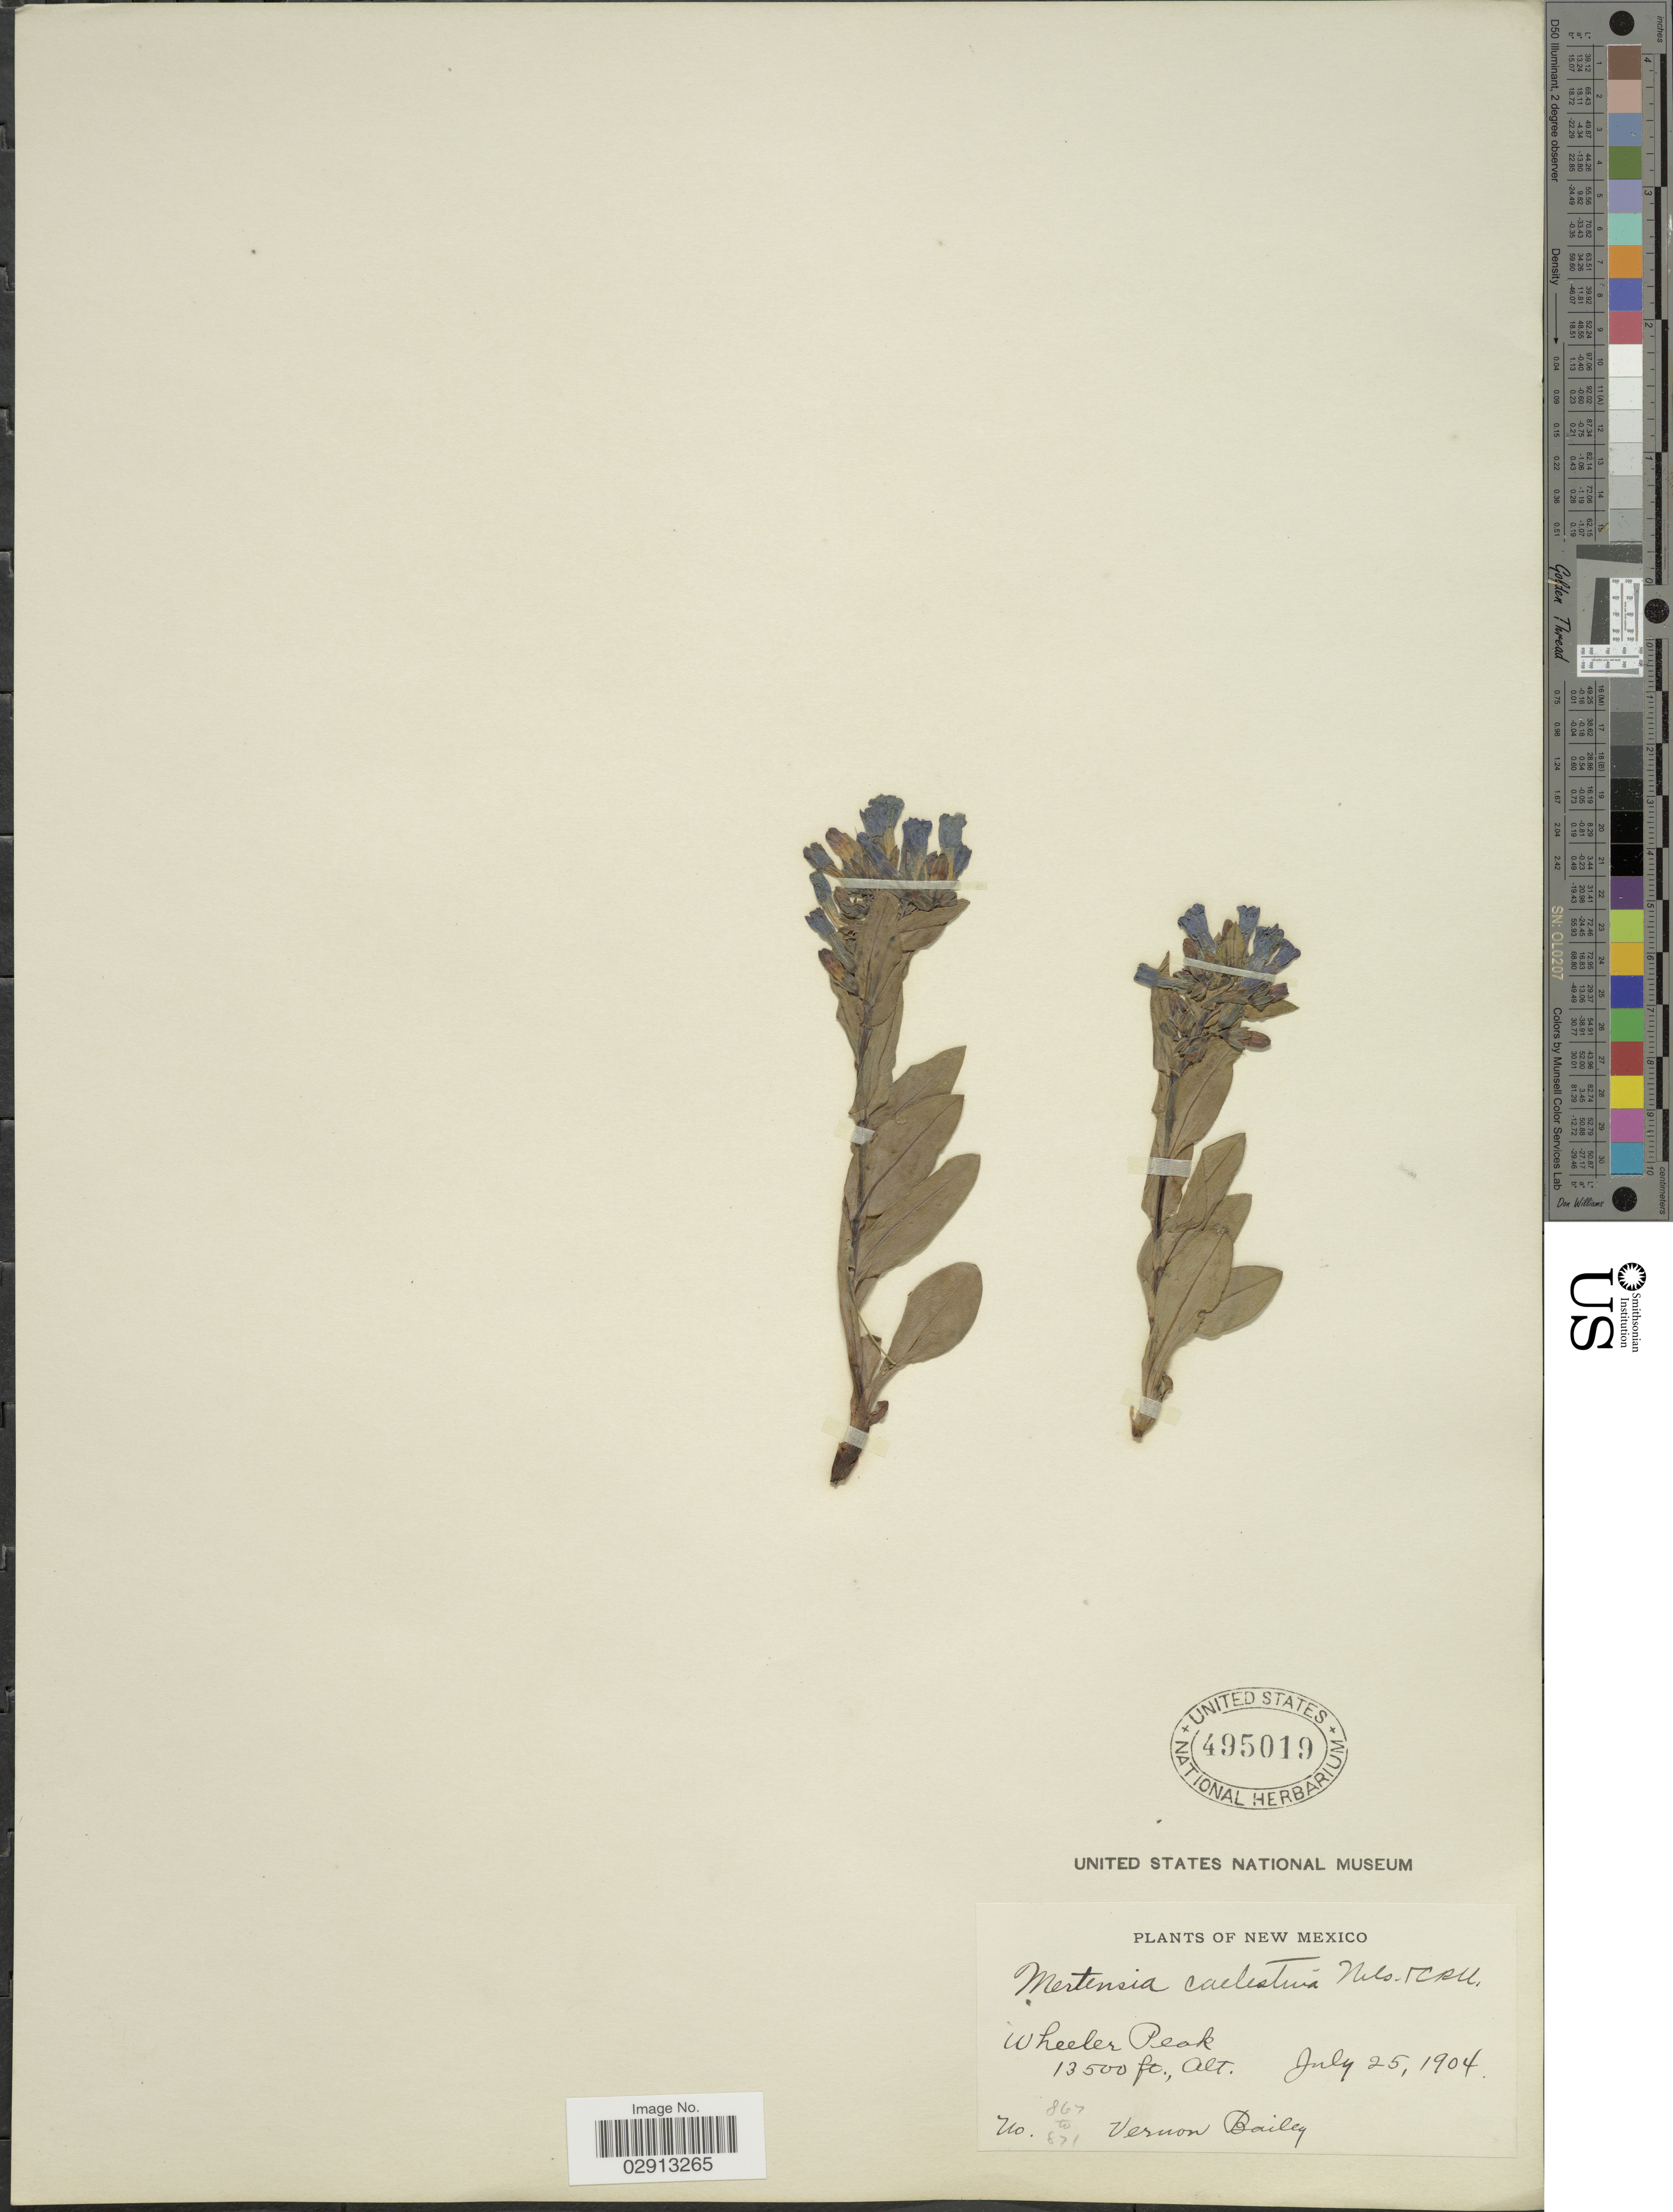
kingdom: Plantae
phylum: Tracheophyta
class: Magnoliopsida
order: Boraginales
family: Boraginaceae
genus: Mertensia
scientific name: Mertensia viridis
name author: (A. Nelson) A. Nelson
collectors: P. C. Standley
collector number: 867 to 871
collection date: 1904-07-25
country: United States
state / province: New Mexico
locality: Wheeler Peak.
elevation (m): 4115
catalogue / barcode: US 495019